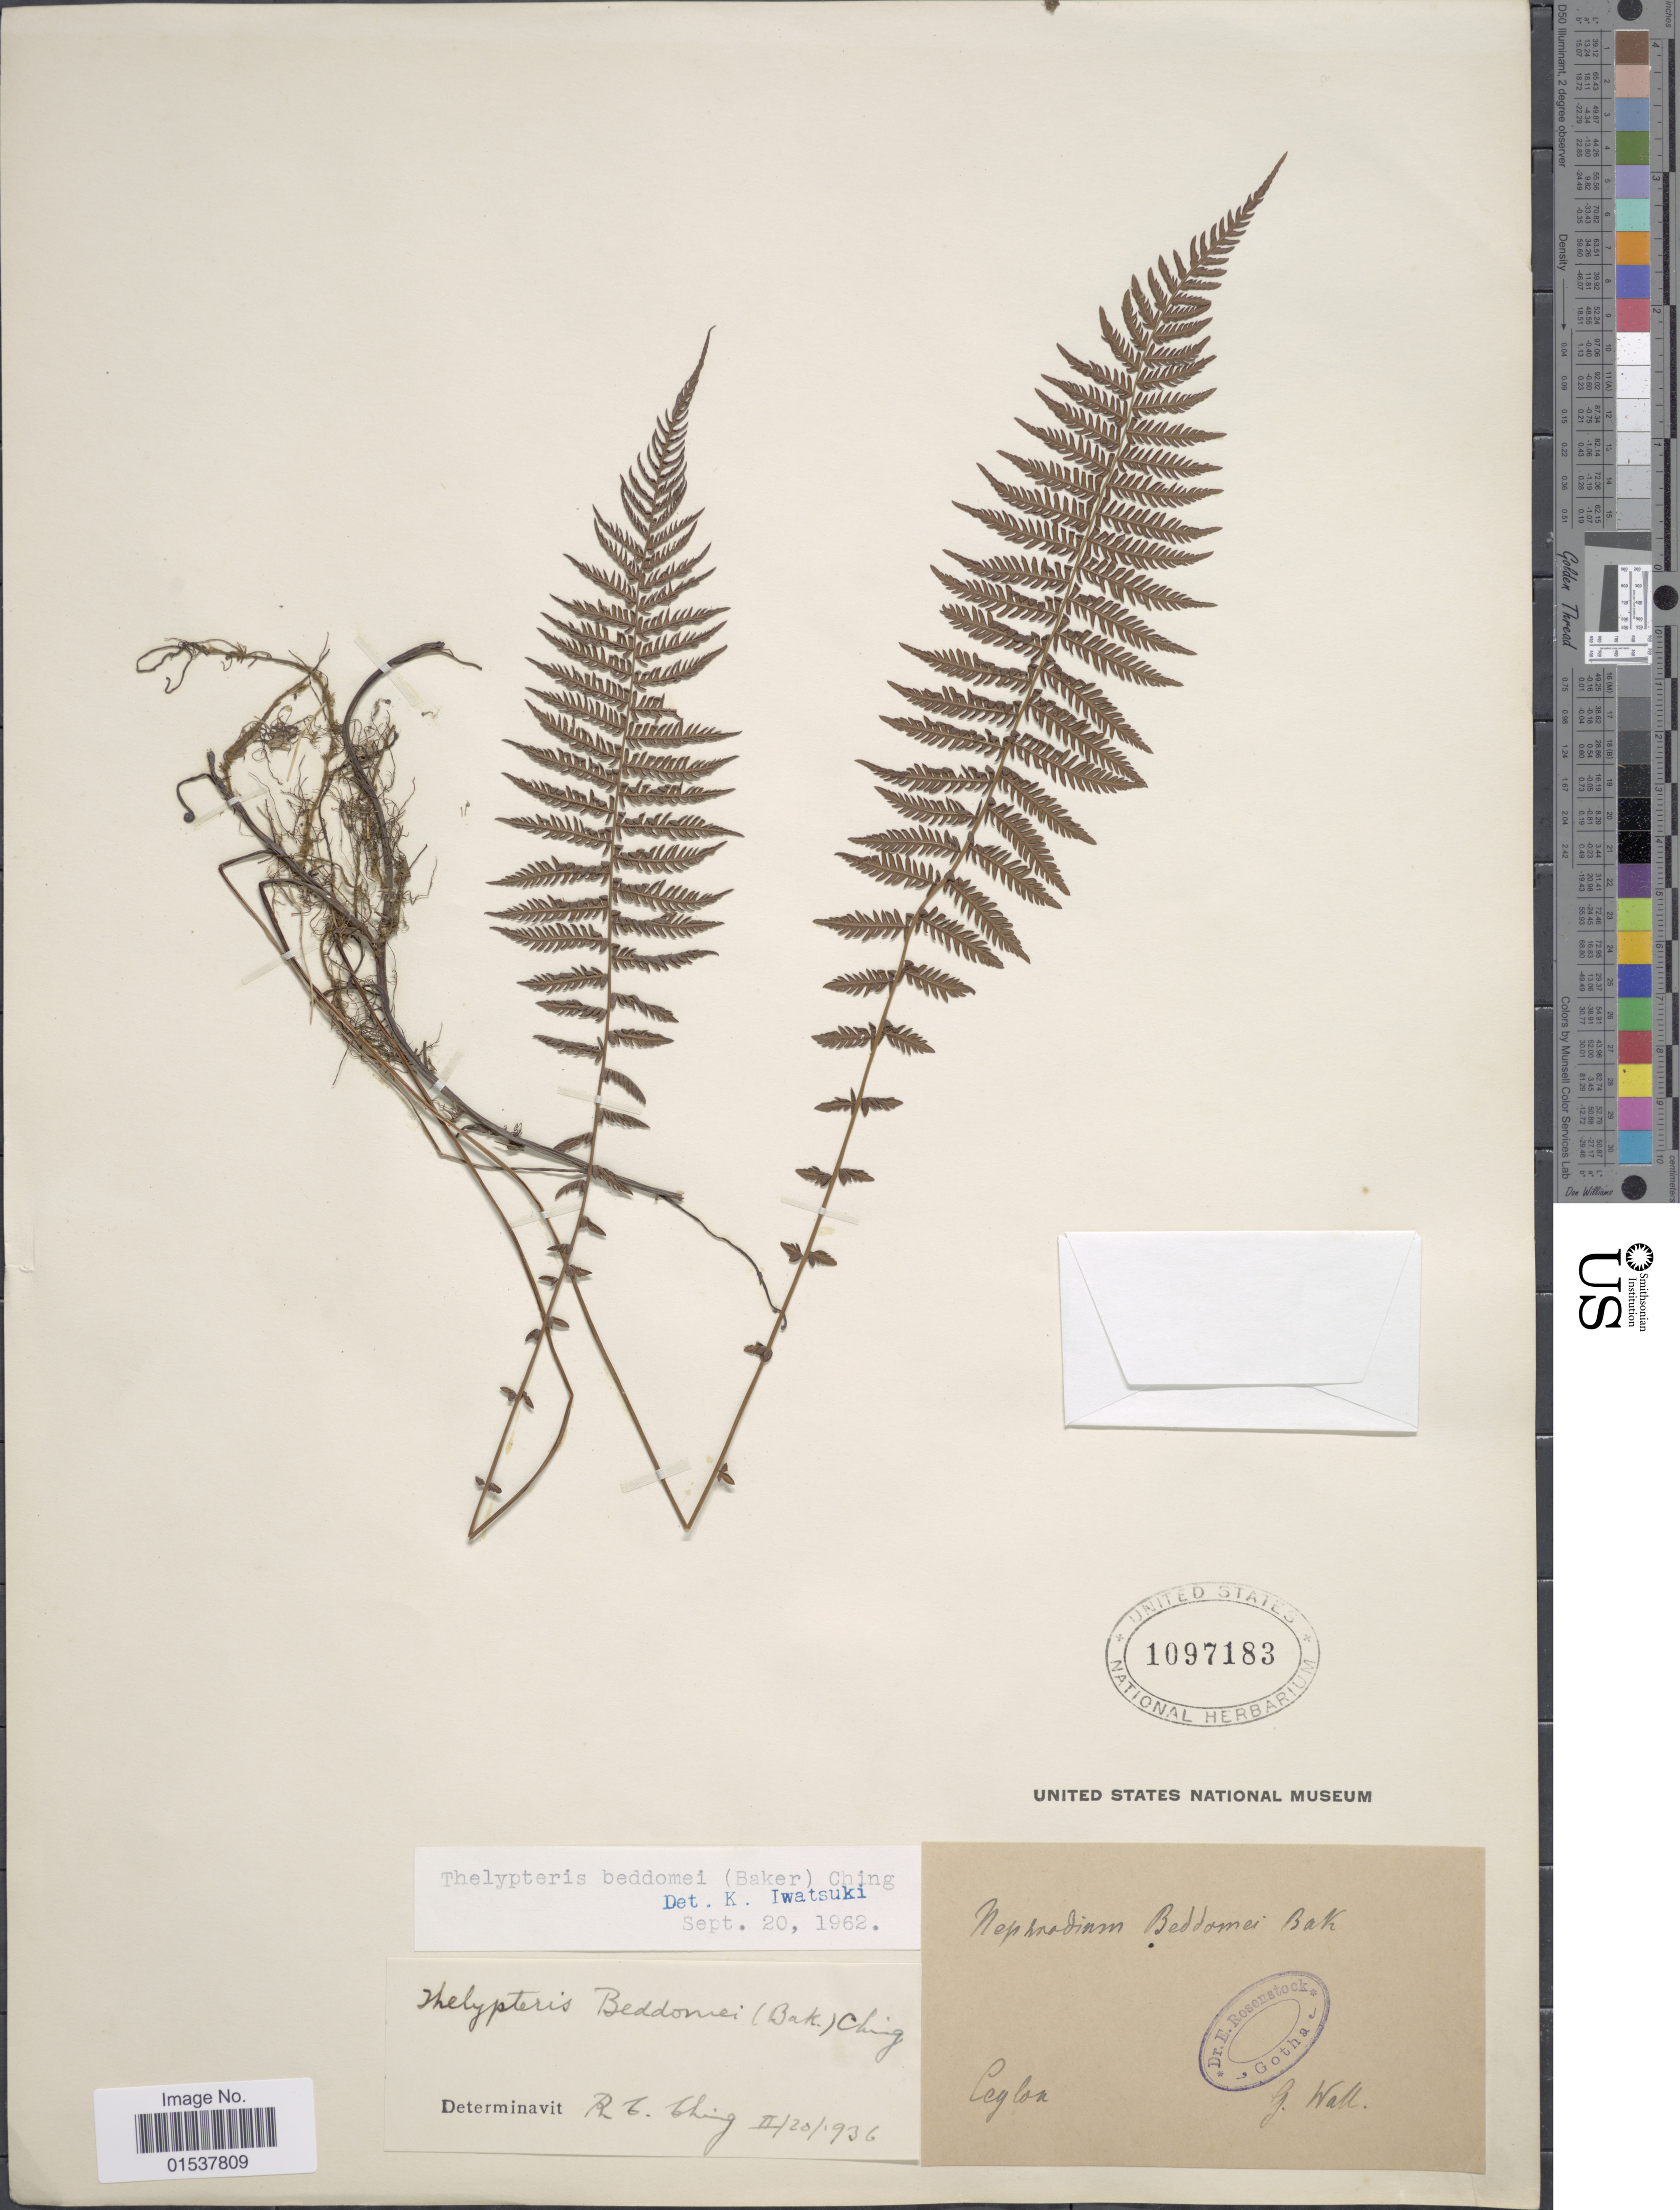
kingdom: Plantae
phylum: Tracheophyta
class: Polypodiopsida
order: Polypodiales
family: Thelypteridaceae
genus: Parathelypteris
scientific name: Parathelypteris beddomei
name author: (Baker) Ching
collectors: G. Wall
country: Sri Lanka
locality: Ceylon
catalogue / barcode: US 1097183